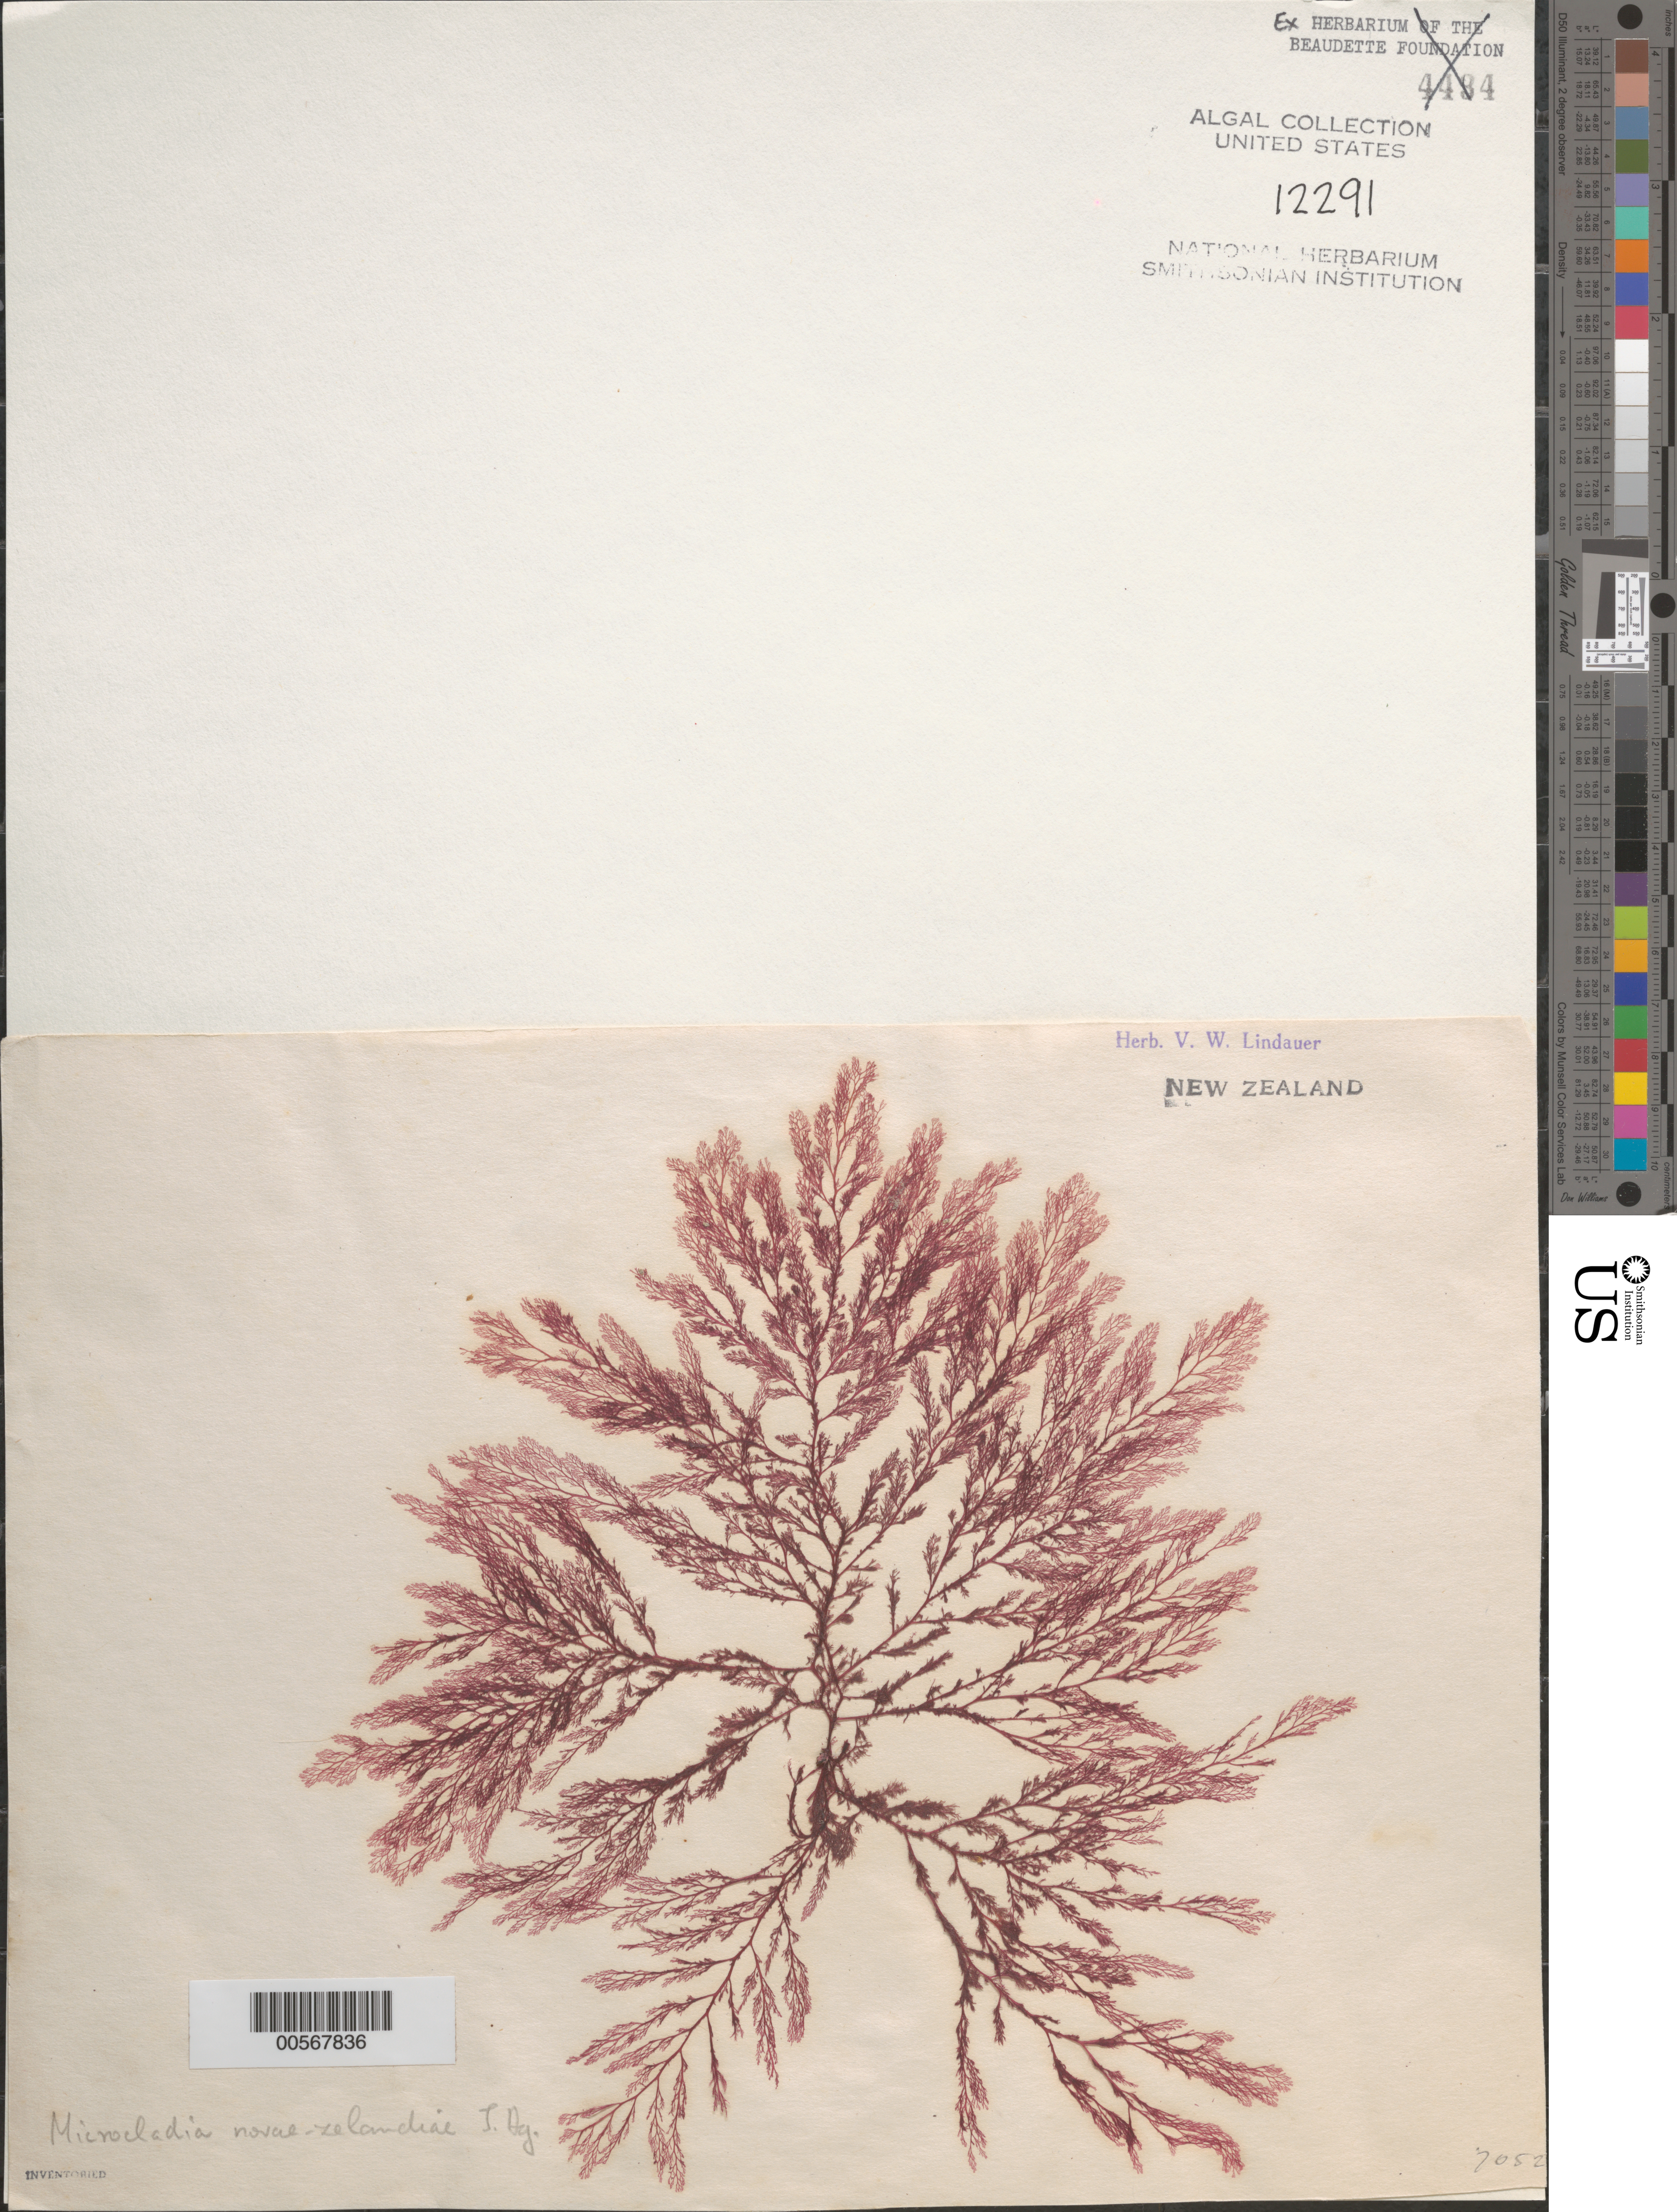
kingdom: Plantae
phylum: Rhodophyta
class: Florideophyceae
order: Ceramiales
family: Ceramiaceae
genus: Microcladia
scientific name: Microcladia novae-zelandiae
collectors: V. Lindauer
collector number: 7052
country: New Zealand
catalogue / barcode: US 12291